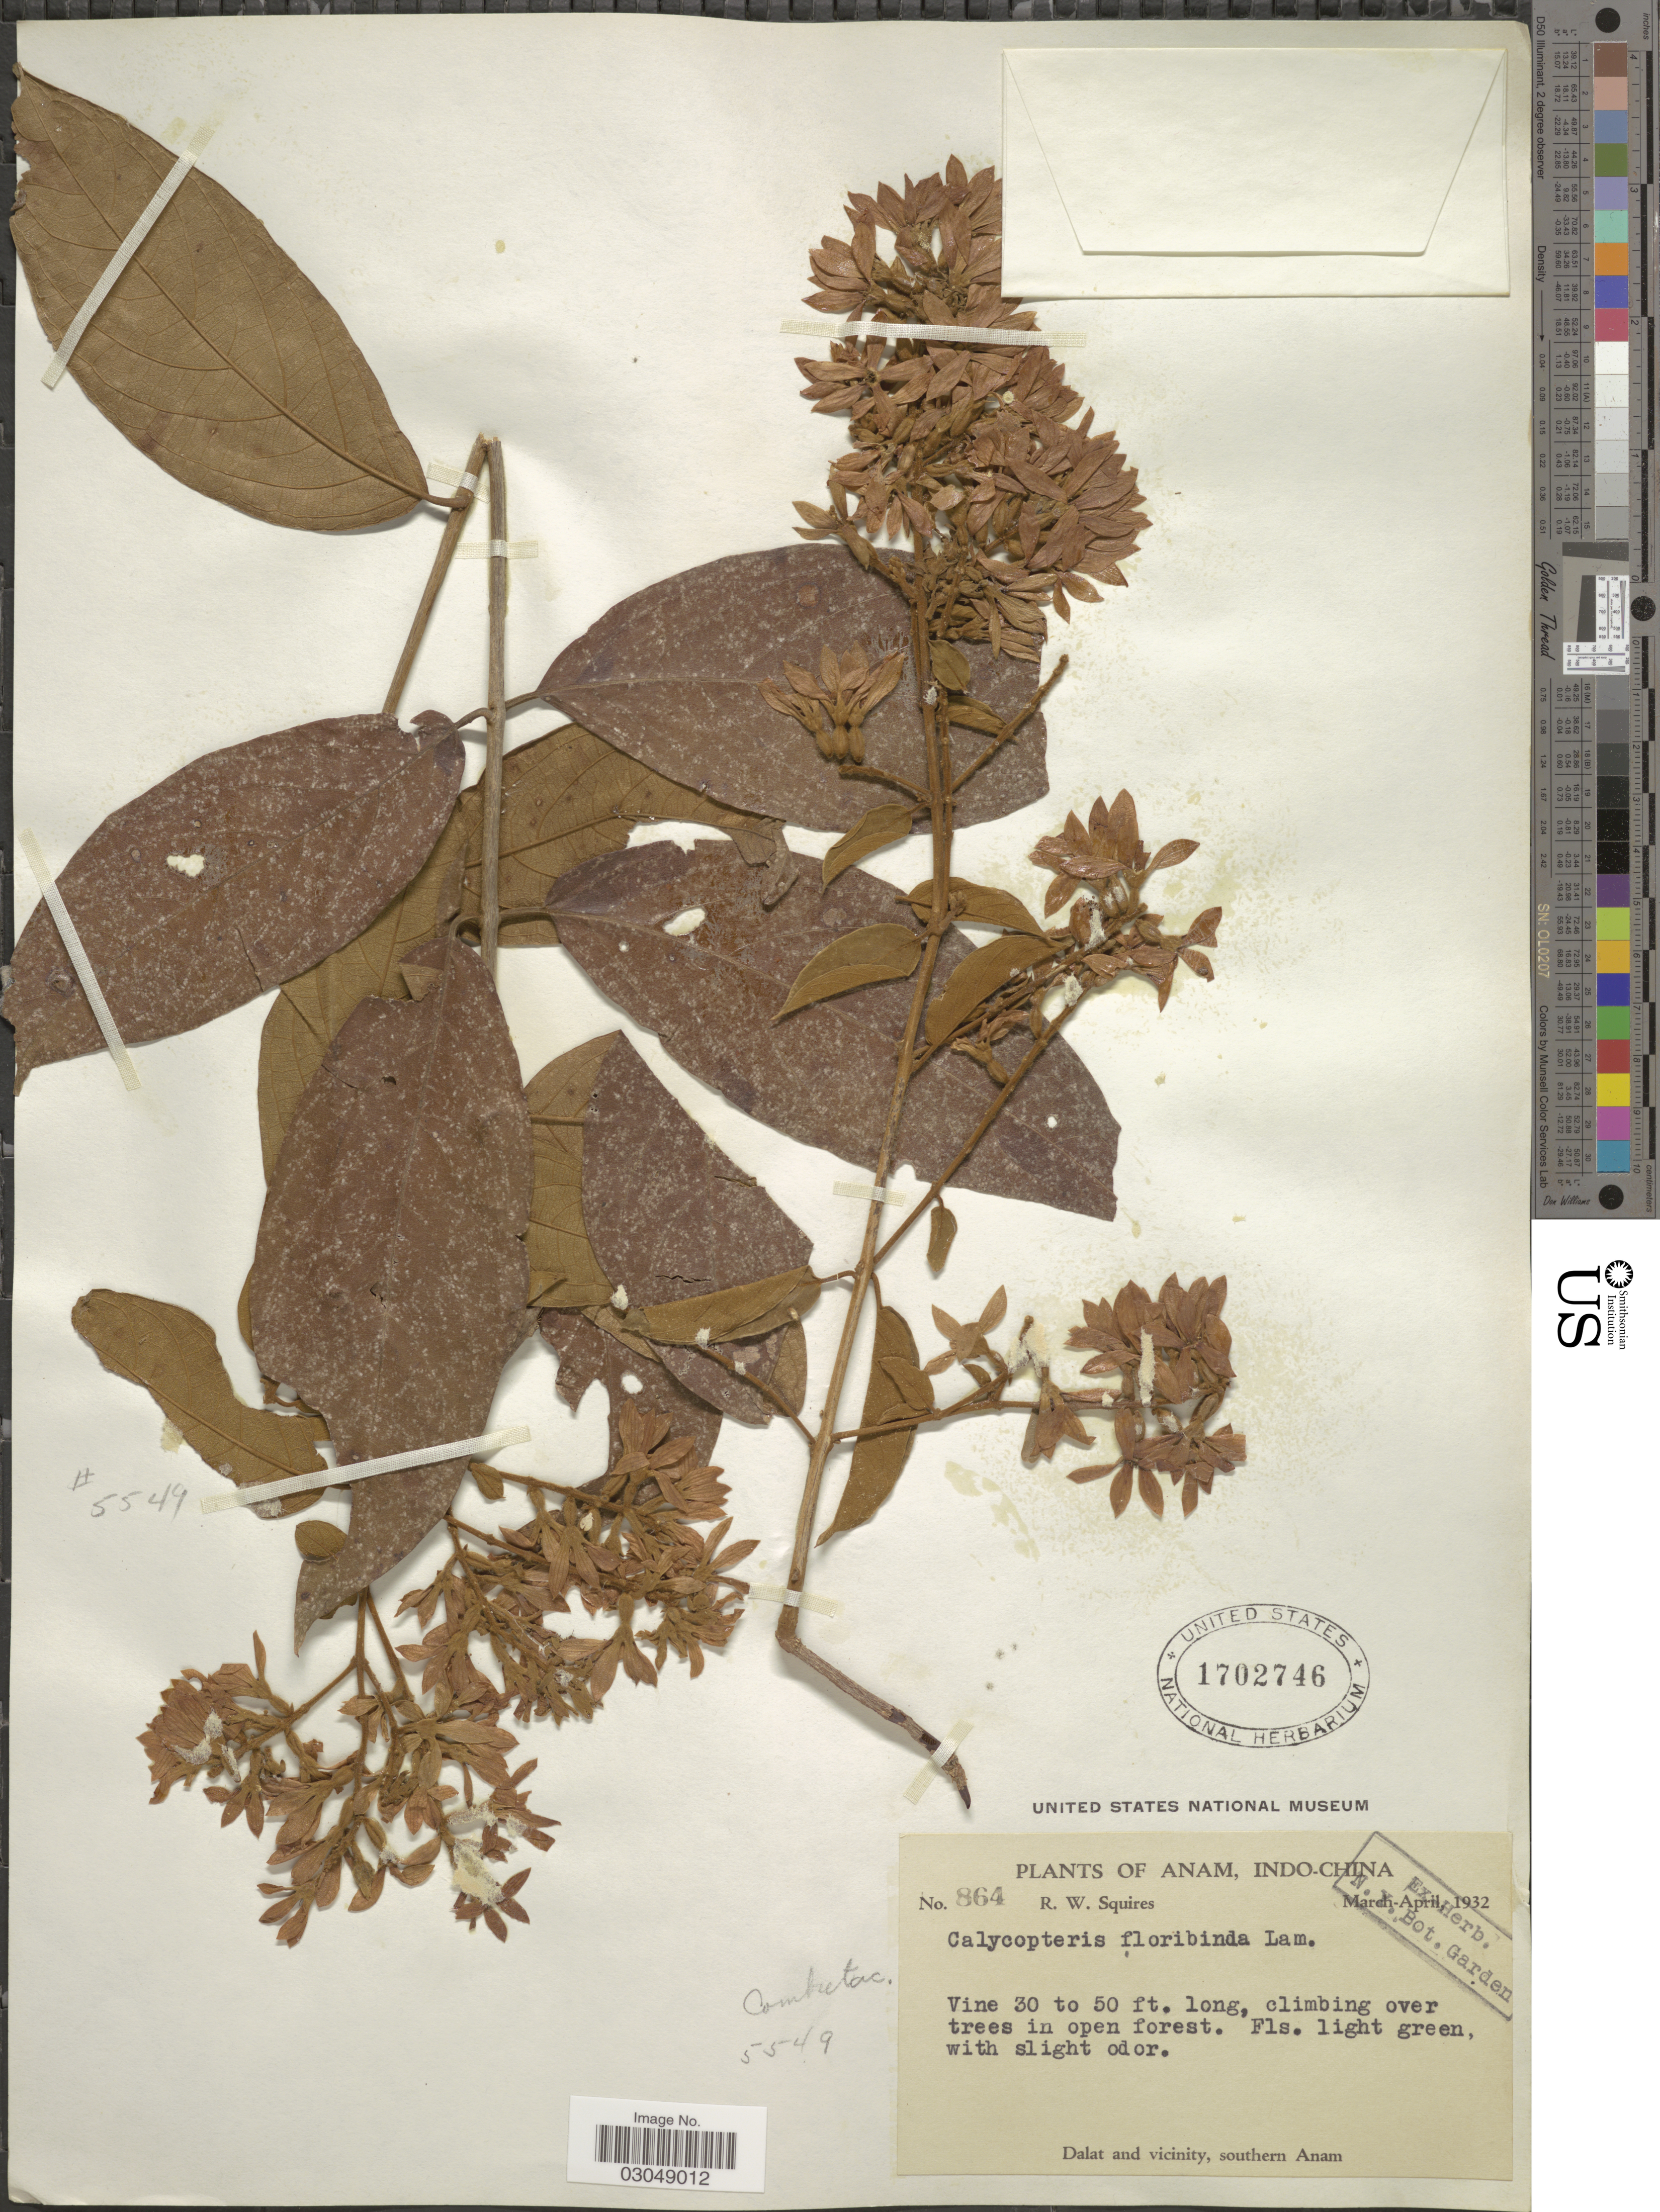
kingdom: Plantae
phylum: Tracheophyta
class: Magnoliopsida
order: Myrtales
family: Combretaceae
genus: Getonia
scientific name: Getonia floribunda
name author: Roxb.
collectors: R. Squires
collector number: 864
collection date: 1932-03/1932-04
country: Vietnam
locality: Anam. Dalat and vicinity, southern Anam.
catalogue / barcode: US 1702746